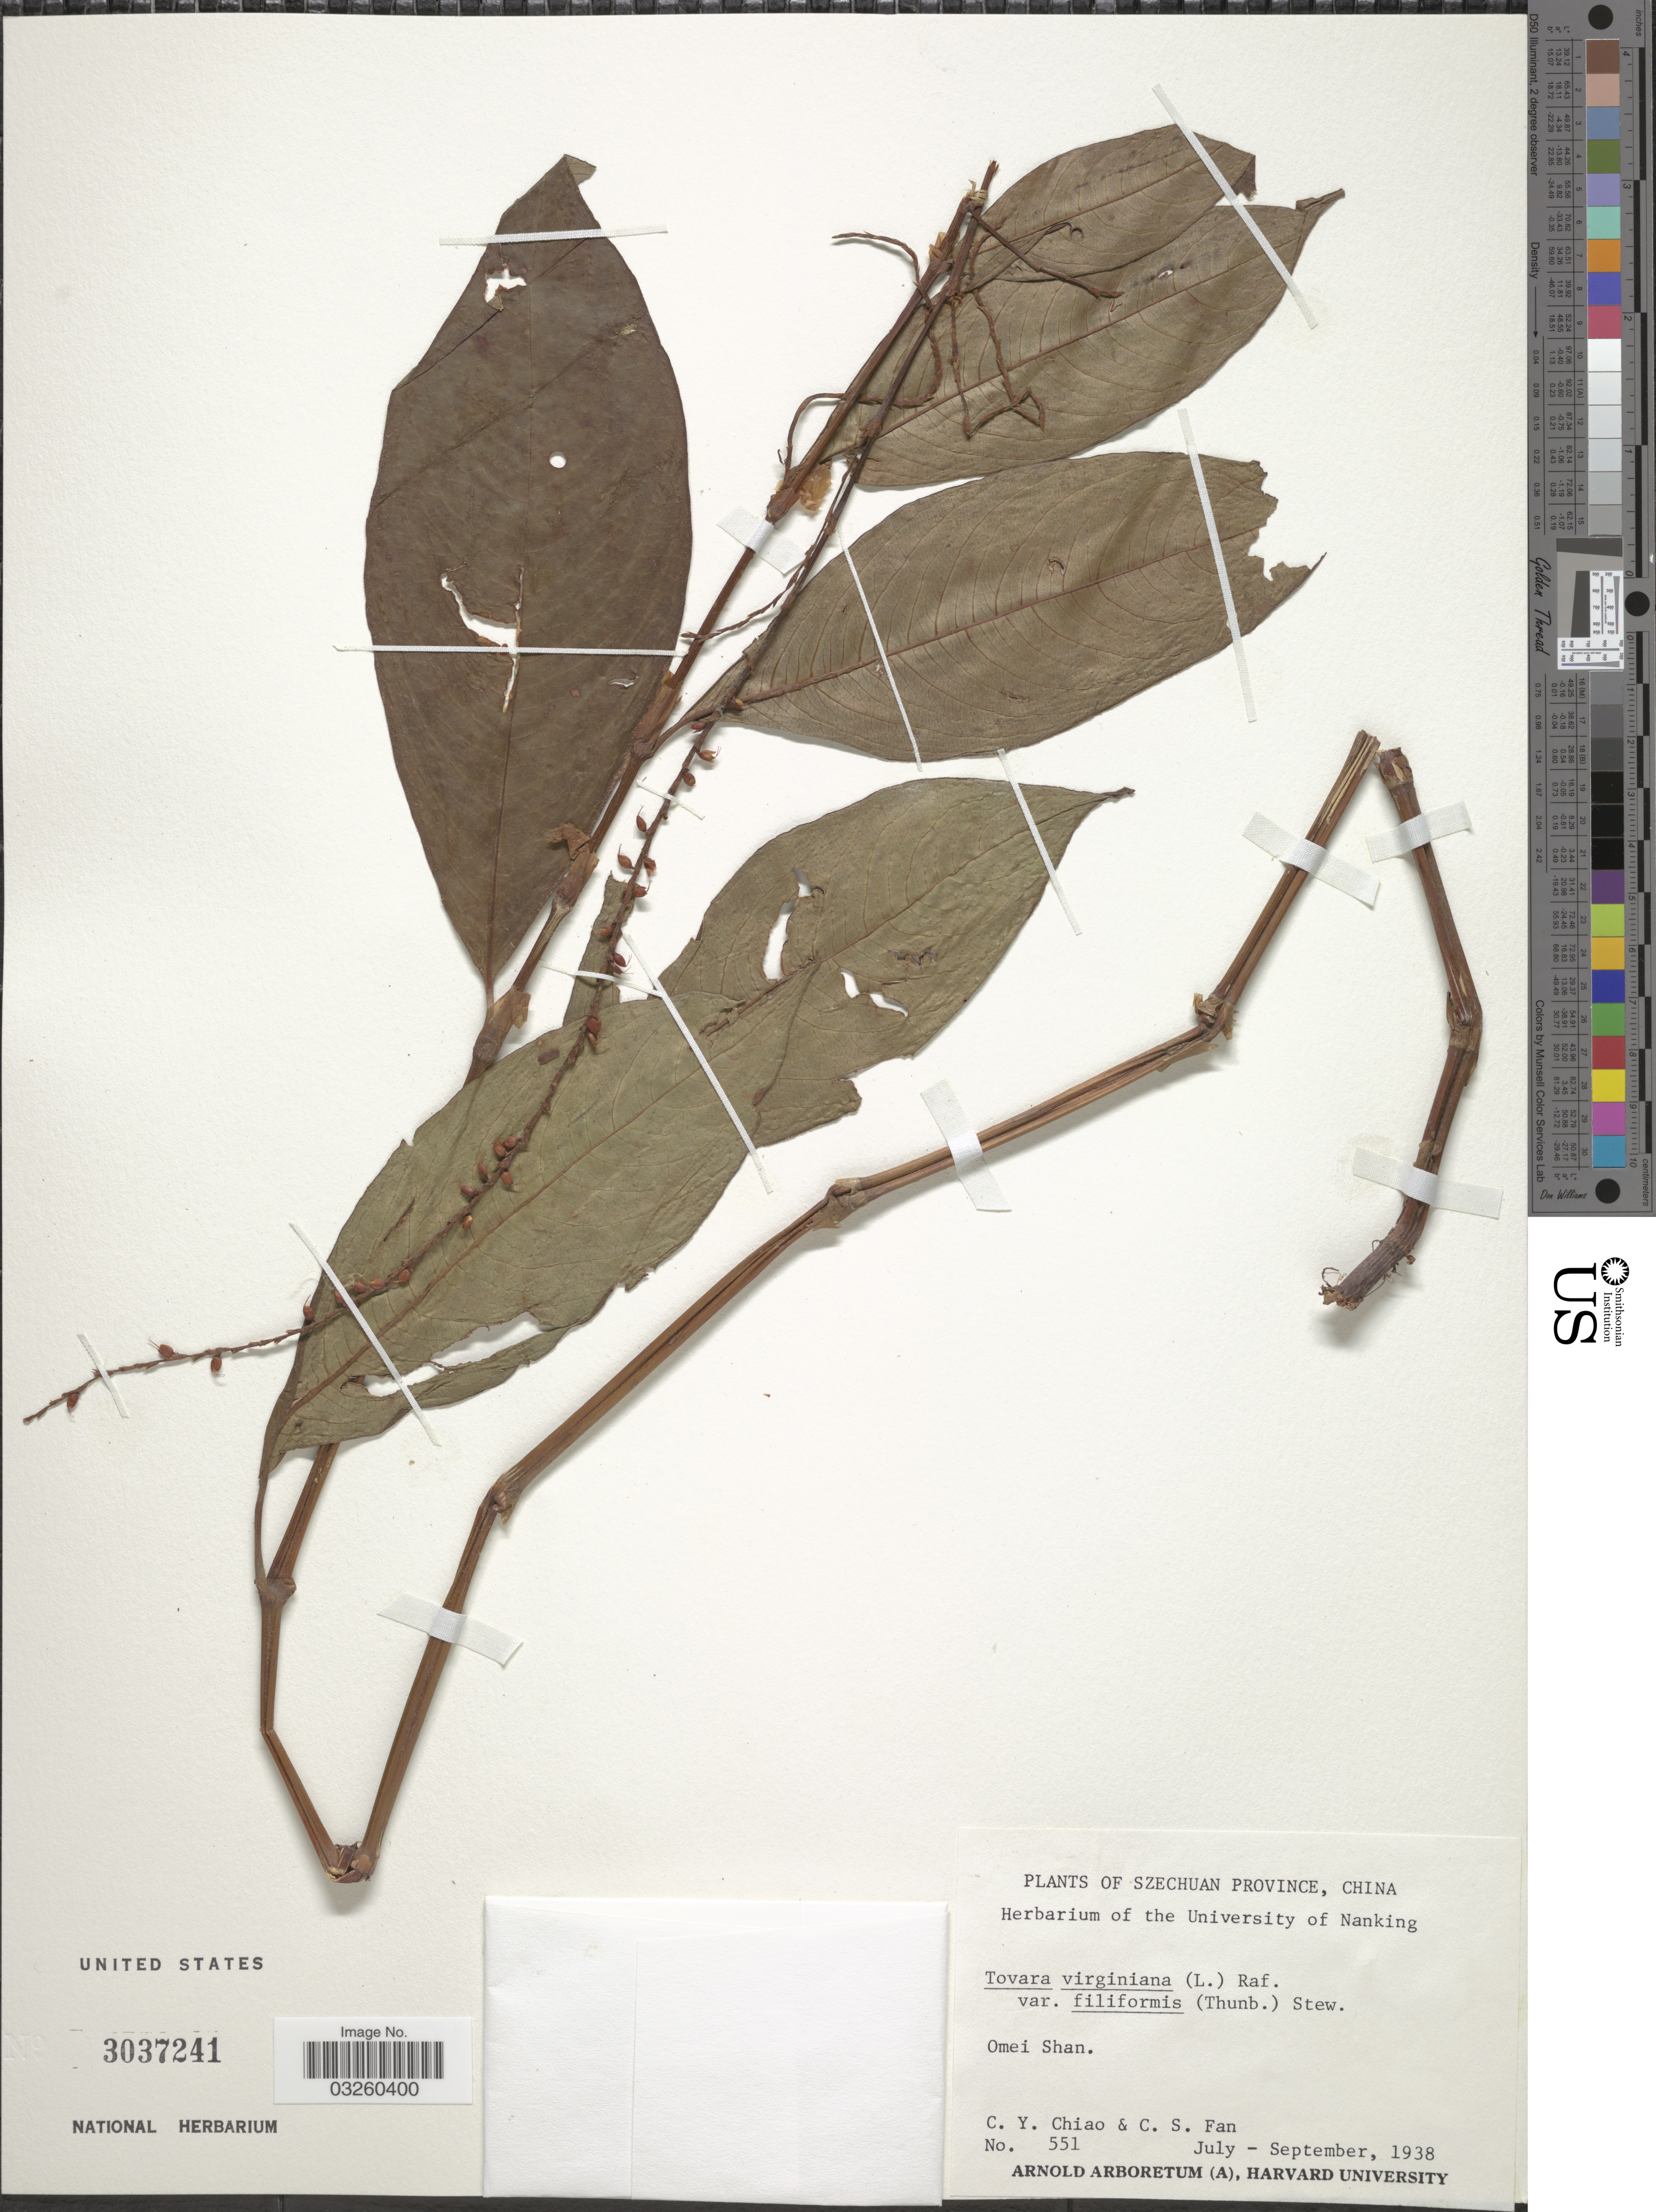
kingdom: Plantae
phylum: Tracheophyta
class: Magnoliopsida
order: Caryophyllales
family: Polygonaceae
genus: Persicaria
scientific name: Persicaria filiformis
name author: (Thunb.) Nakai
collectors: C. Y. Chiao & C. S. Fan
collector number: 551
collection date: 1938-07/1938-09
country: China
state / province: Sichuan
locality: Szechuan Province. Omei Shan.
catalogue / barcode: US 3037241